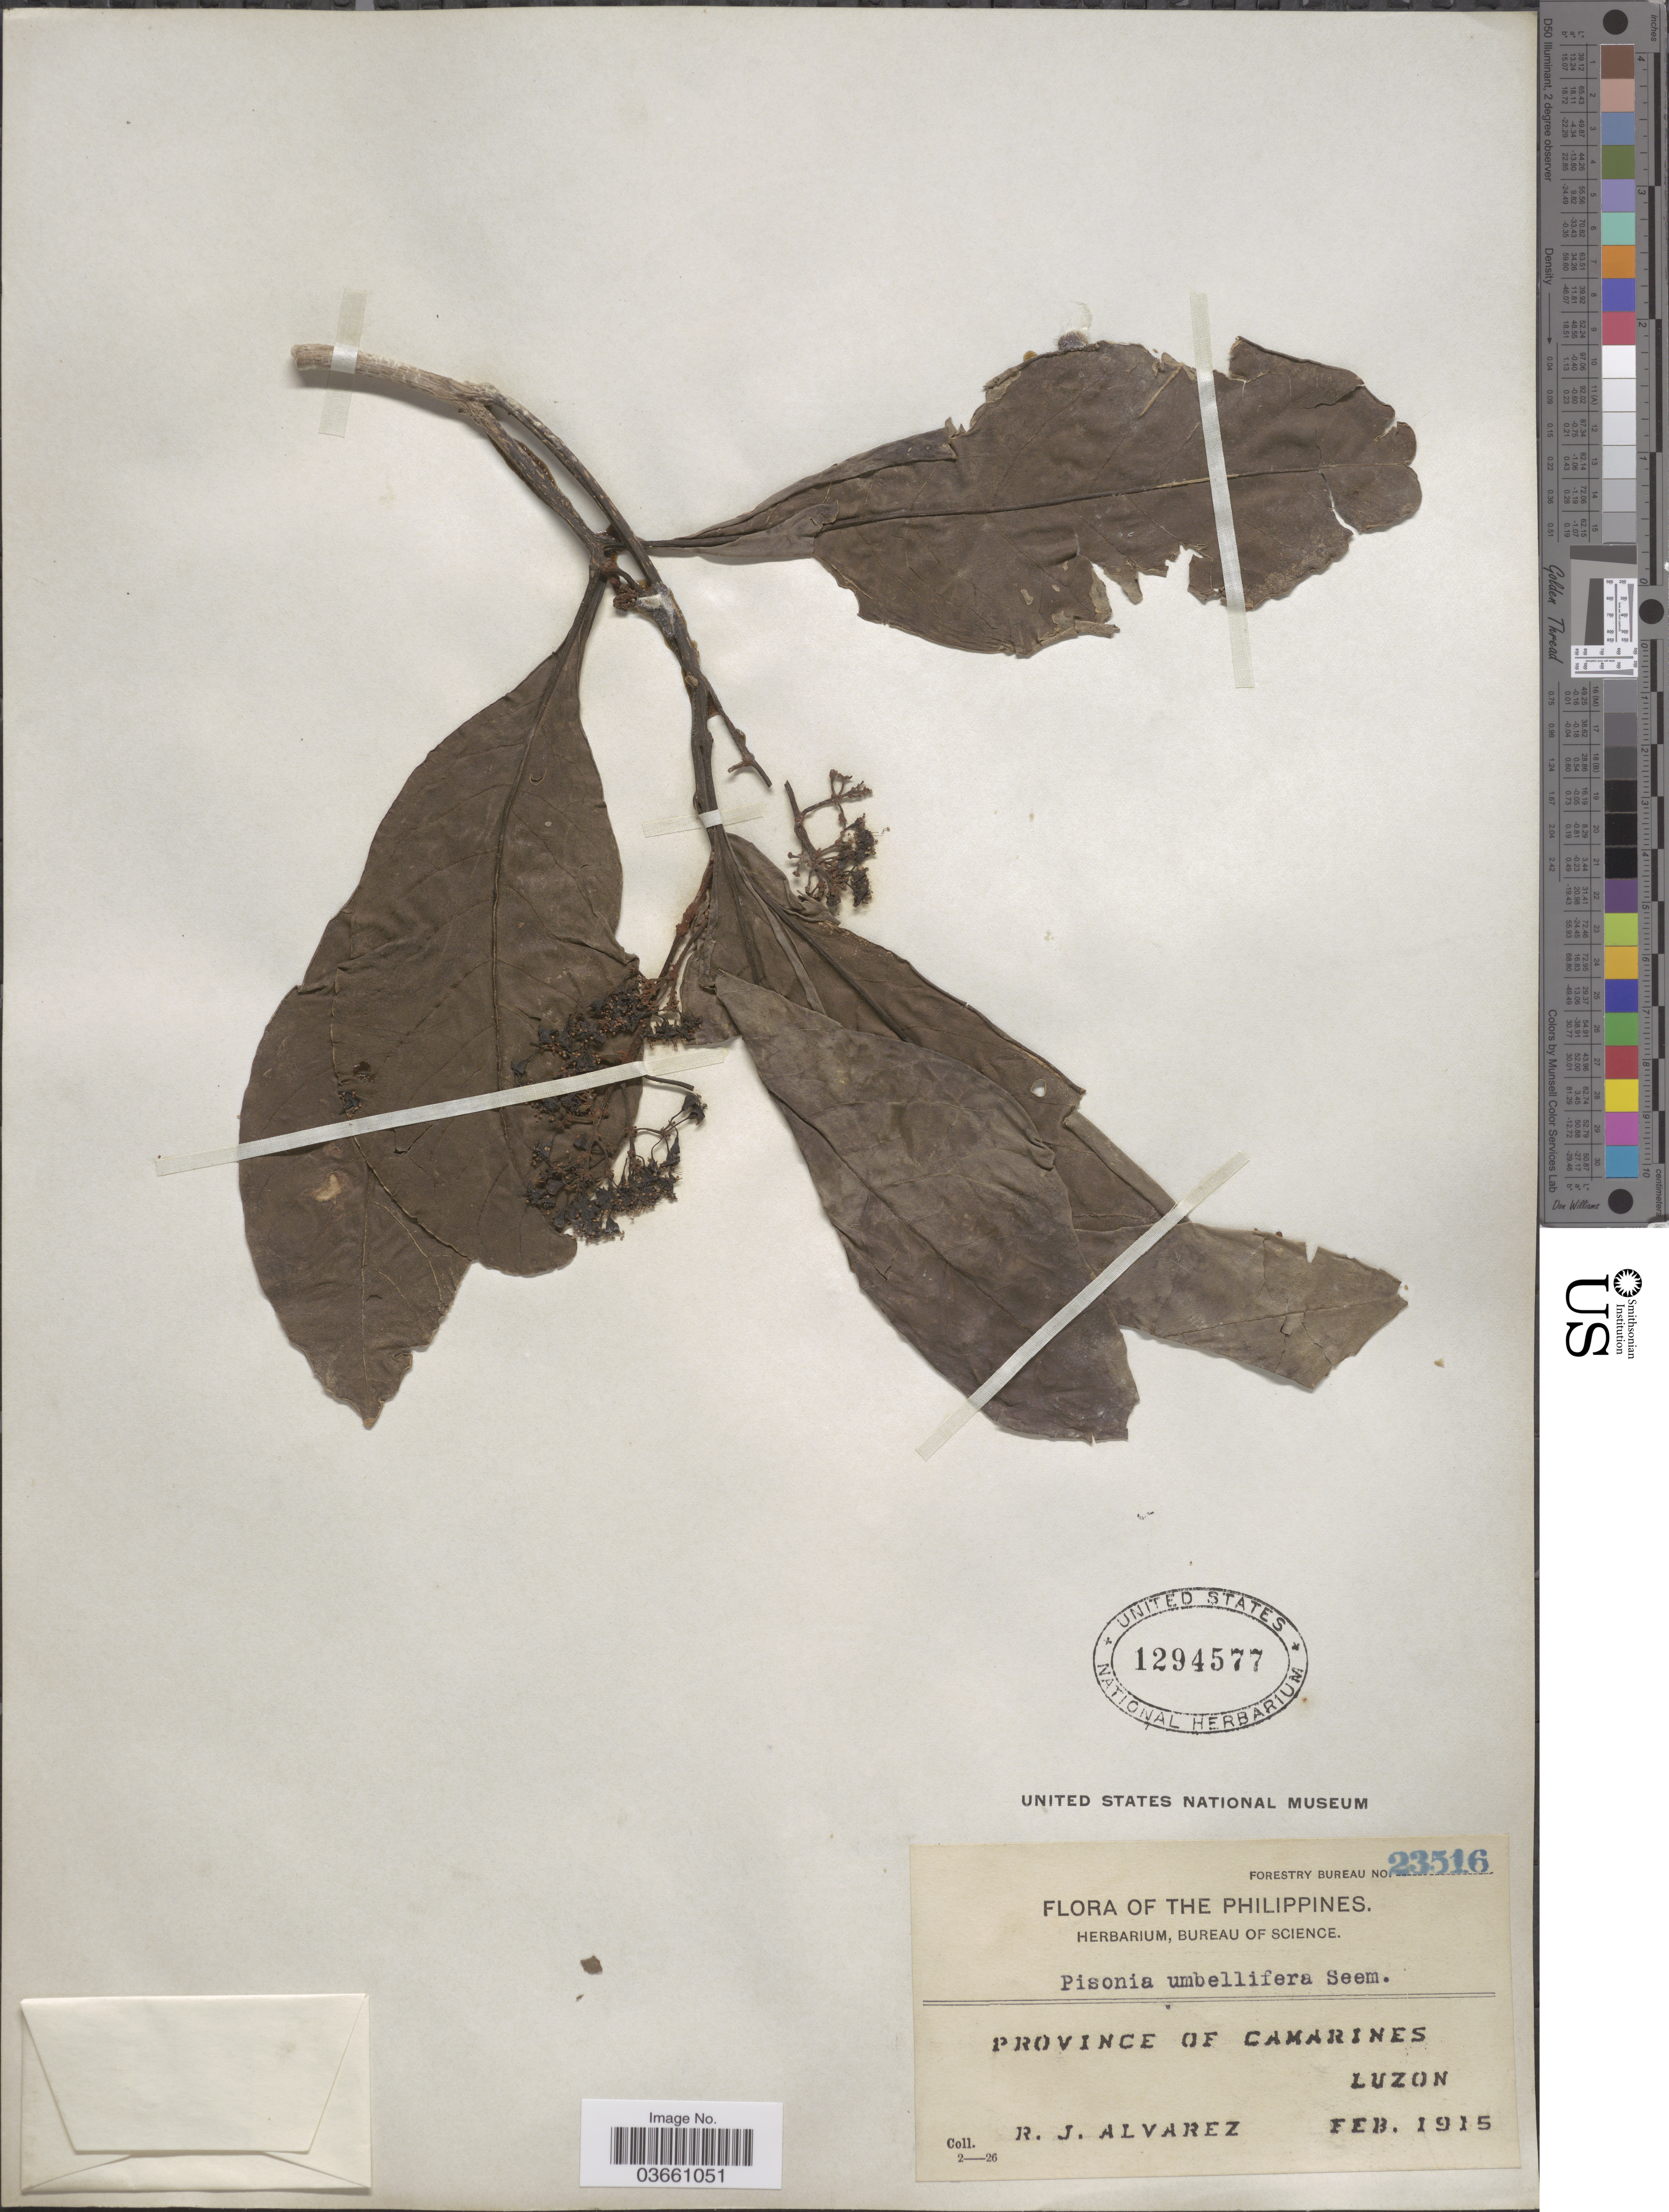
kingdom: Plantae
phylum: Tracheophyta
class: Magnoliopsida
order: Caryophyllales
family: Nyctaginaceae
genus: Pisonia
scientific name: Pisonia umbellifera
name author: (J.R. Forst. & G. Forst.) Seem.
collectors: R. Alvarez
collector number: Forestry Bureau 23516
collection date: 1915-02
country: Philippines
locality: Province of Camarines. Luzon.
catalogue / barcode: US 1294577